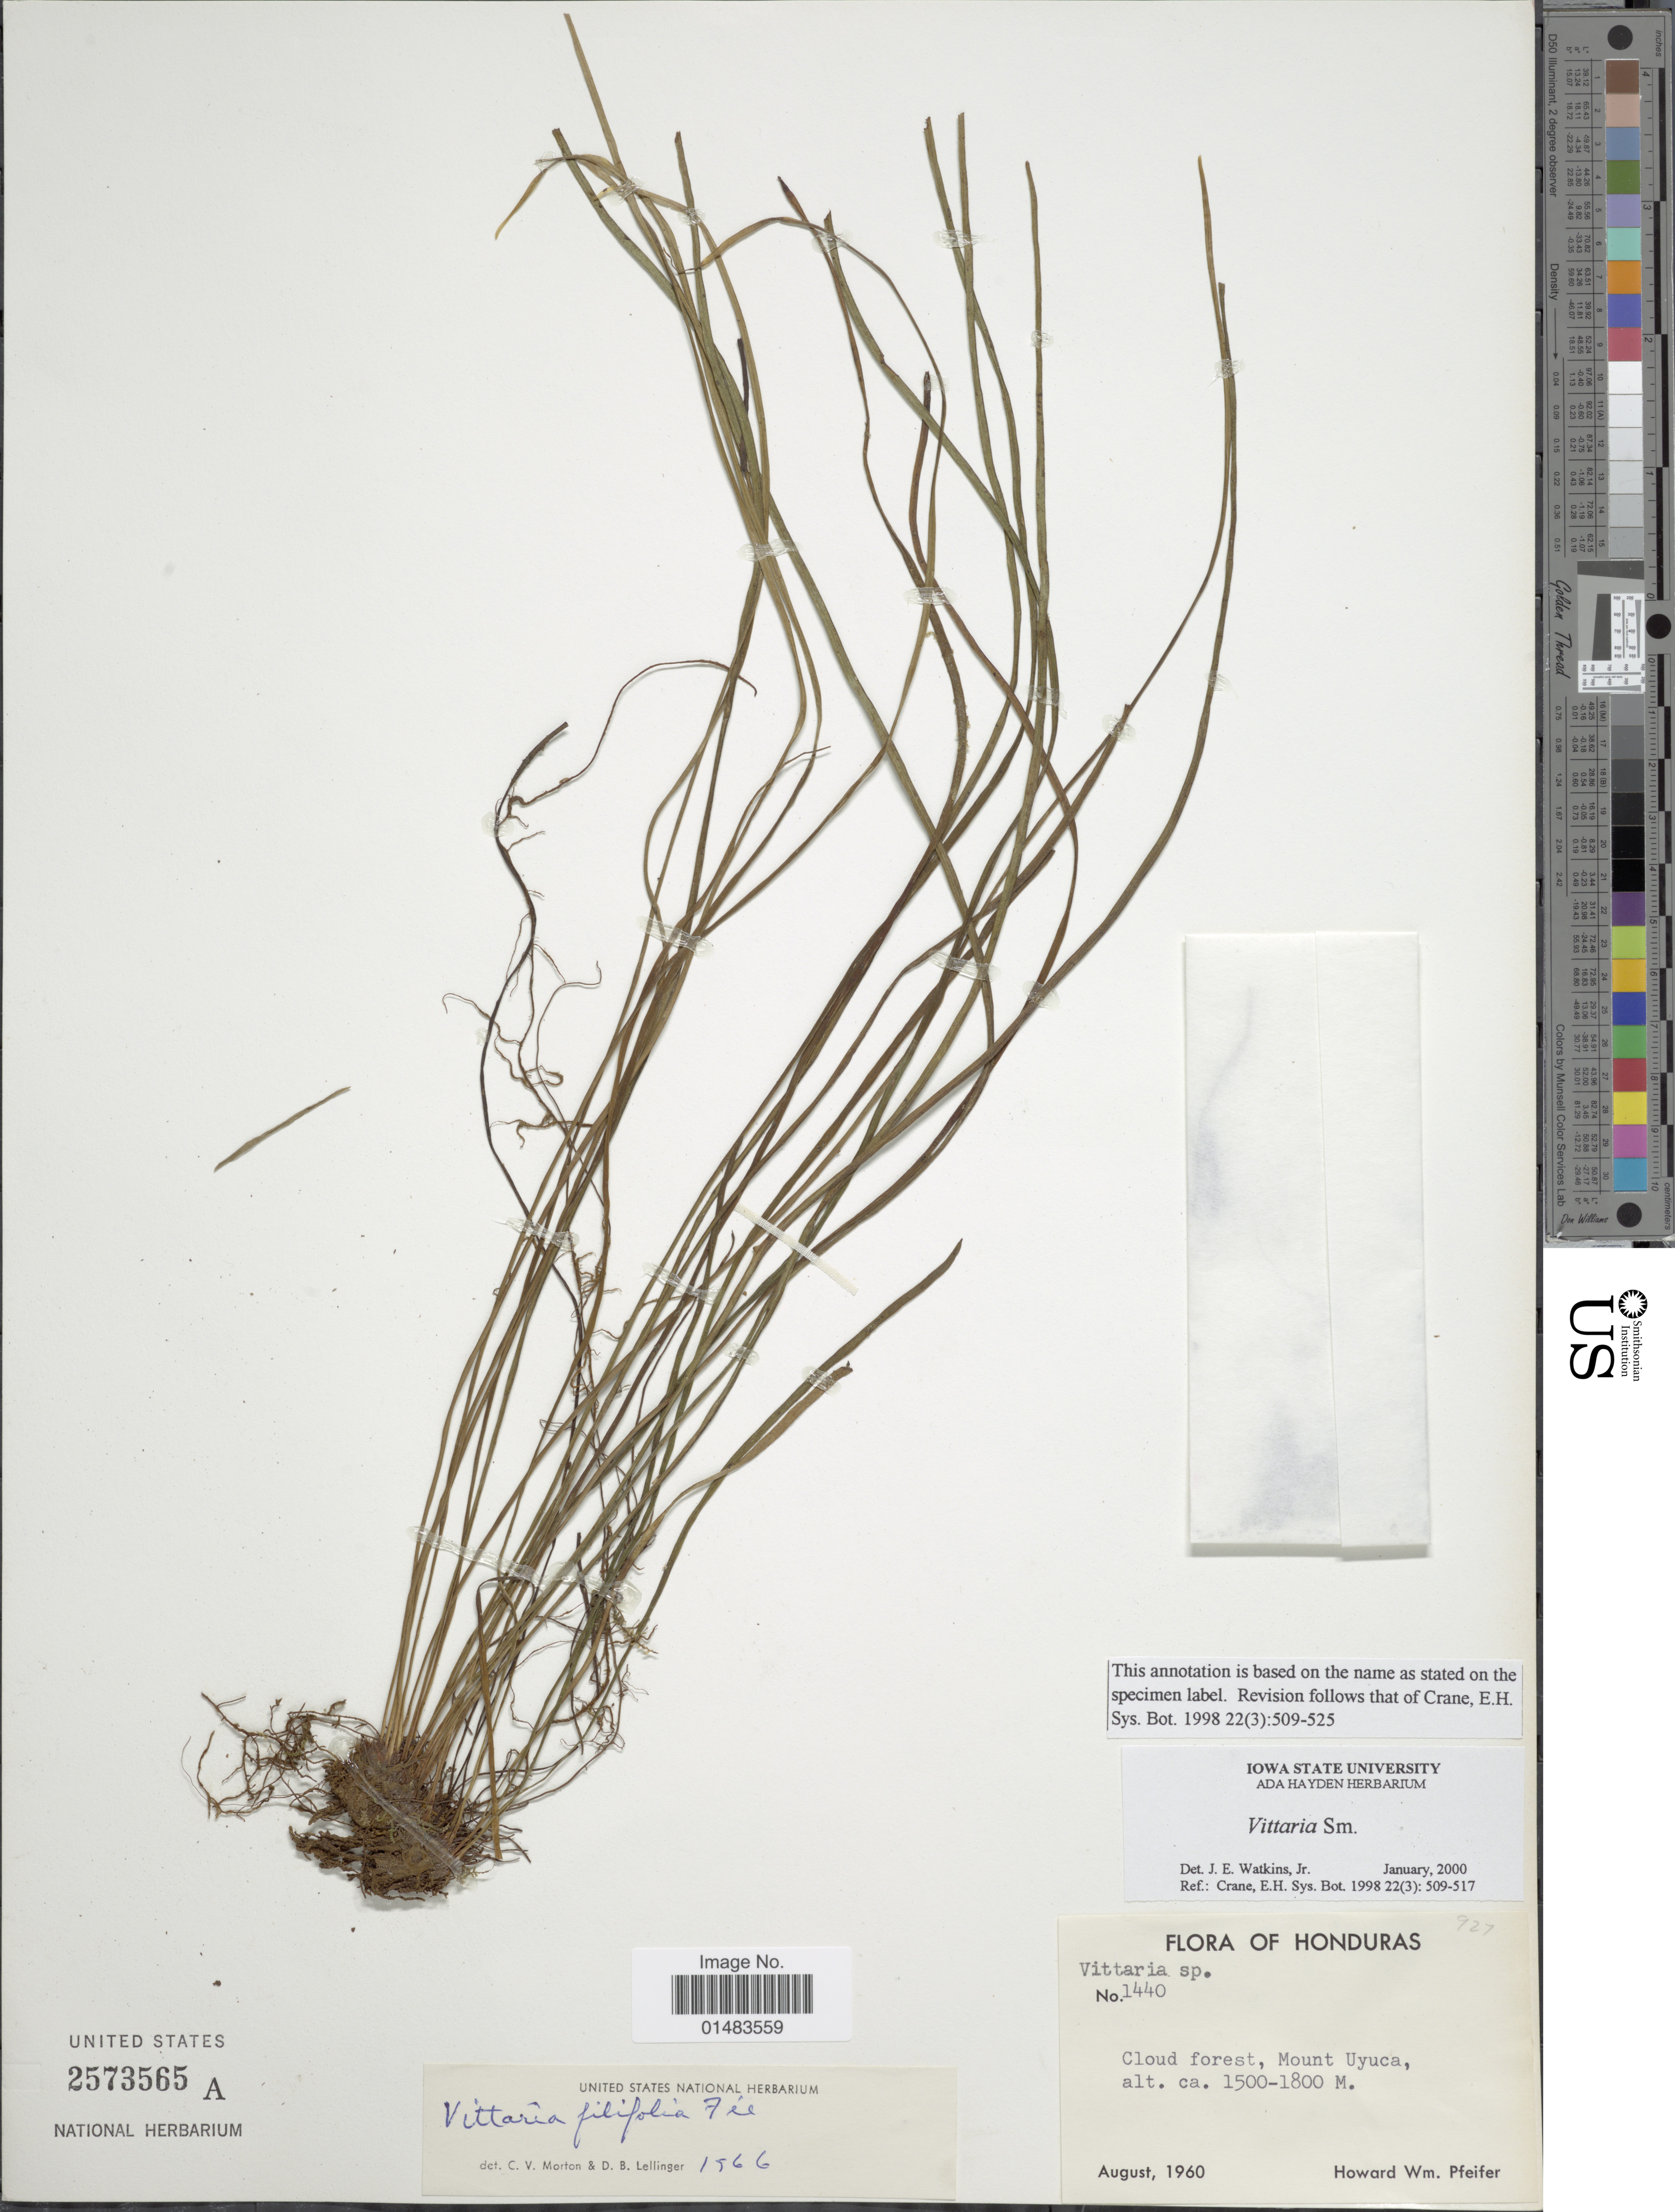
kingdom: Plantae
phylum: Tracheophyta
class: Polypodiopsida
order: Polypodiales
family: Pteridaceae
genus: Vittaria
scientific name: Vittaria graminifolia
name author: Kaulf.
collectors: H. W. Pfeifer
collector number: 1440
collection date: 1960-08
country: Honduras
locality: Honduras, Cloud forest, Mount Uyuca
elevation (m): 1500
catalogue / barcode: US 2573565A